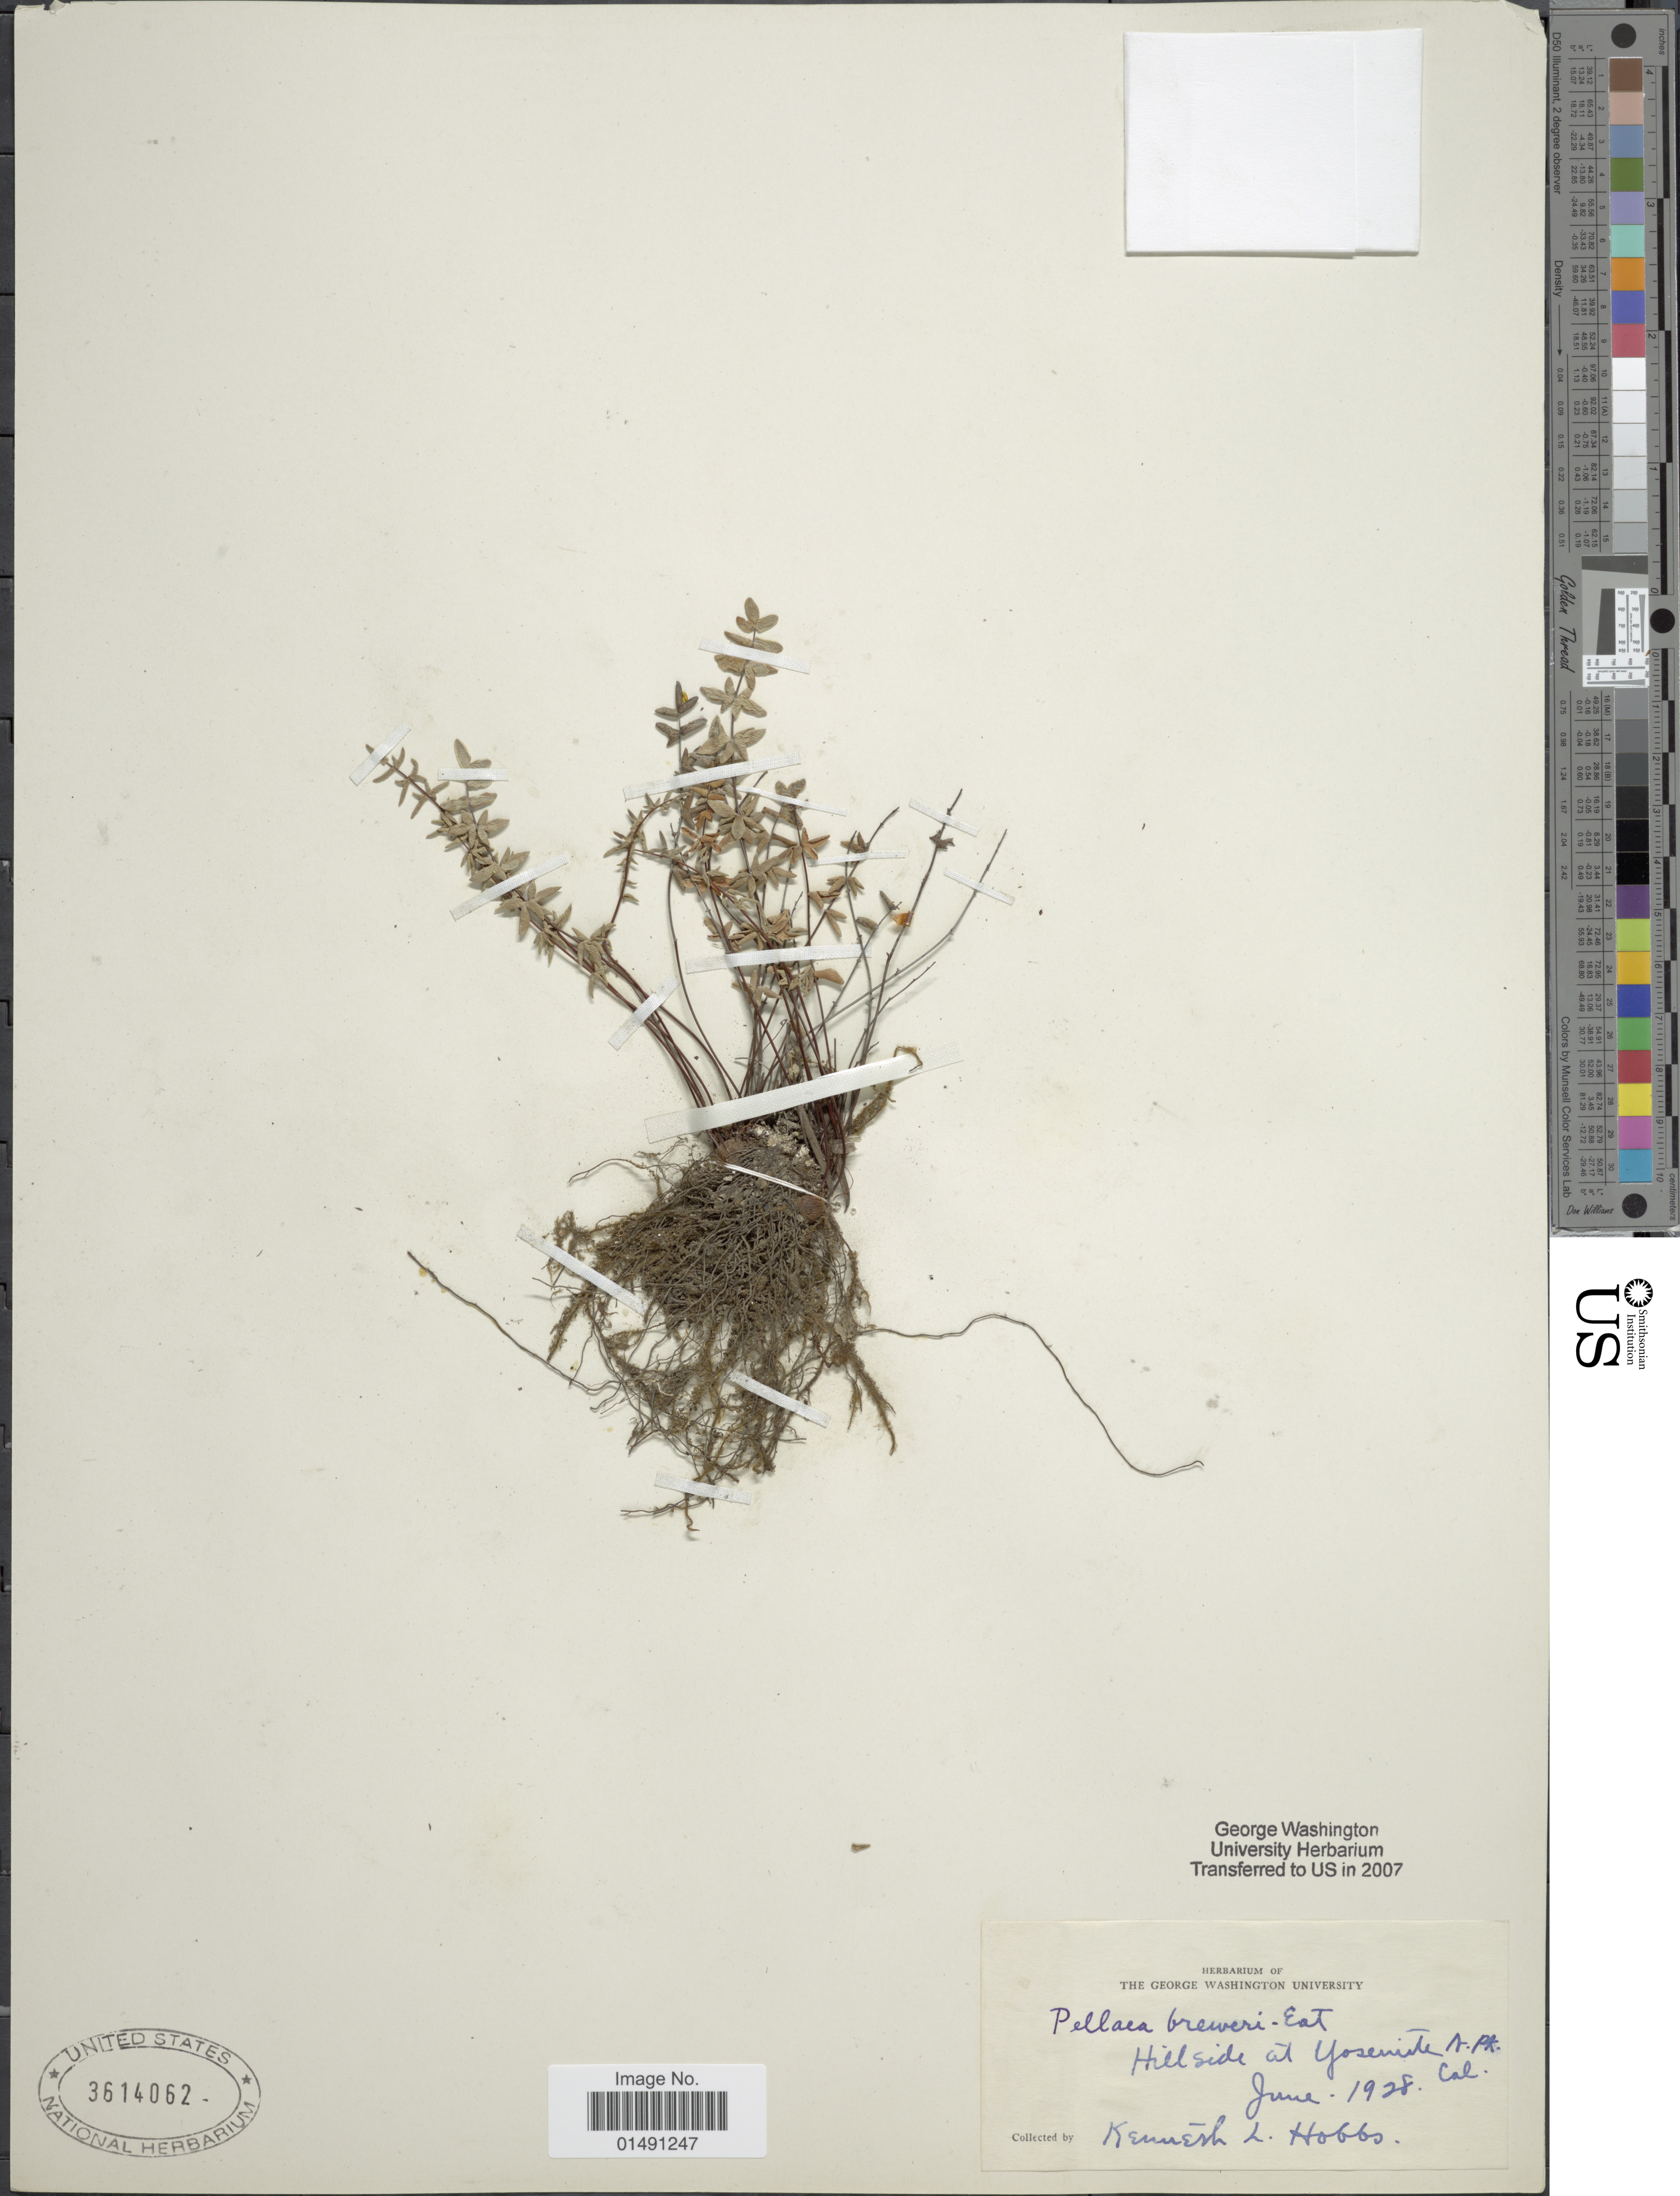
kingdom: Plantae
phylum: Tracheophyta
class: Polypodiopsida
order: Polypodiales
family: Pteridaceae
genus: Pellaea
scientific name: Pellaea breweri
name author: D.C. Eaton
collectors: K. Hobbs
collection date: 1928-06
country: United States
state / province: California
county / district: Mariposa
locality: Hillside at Yosemite N. Pk.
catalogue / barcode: US 3614062